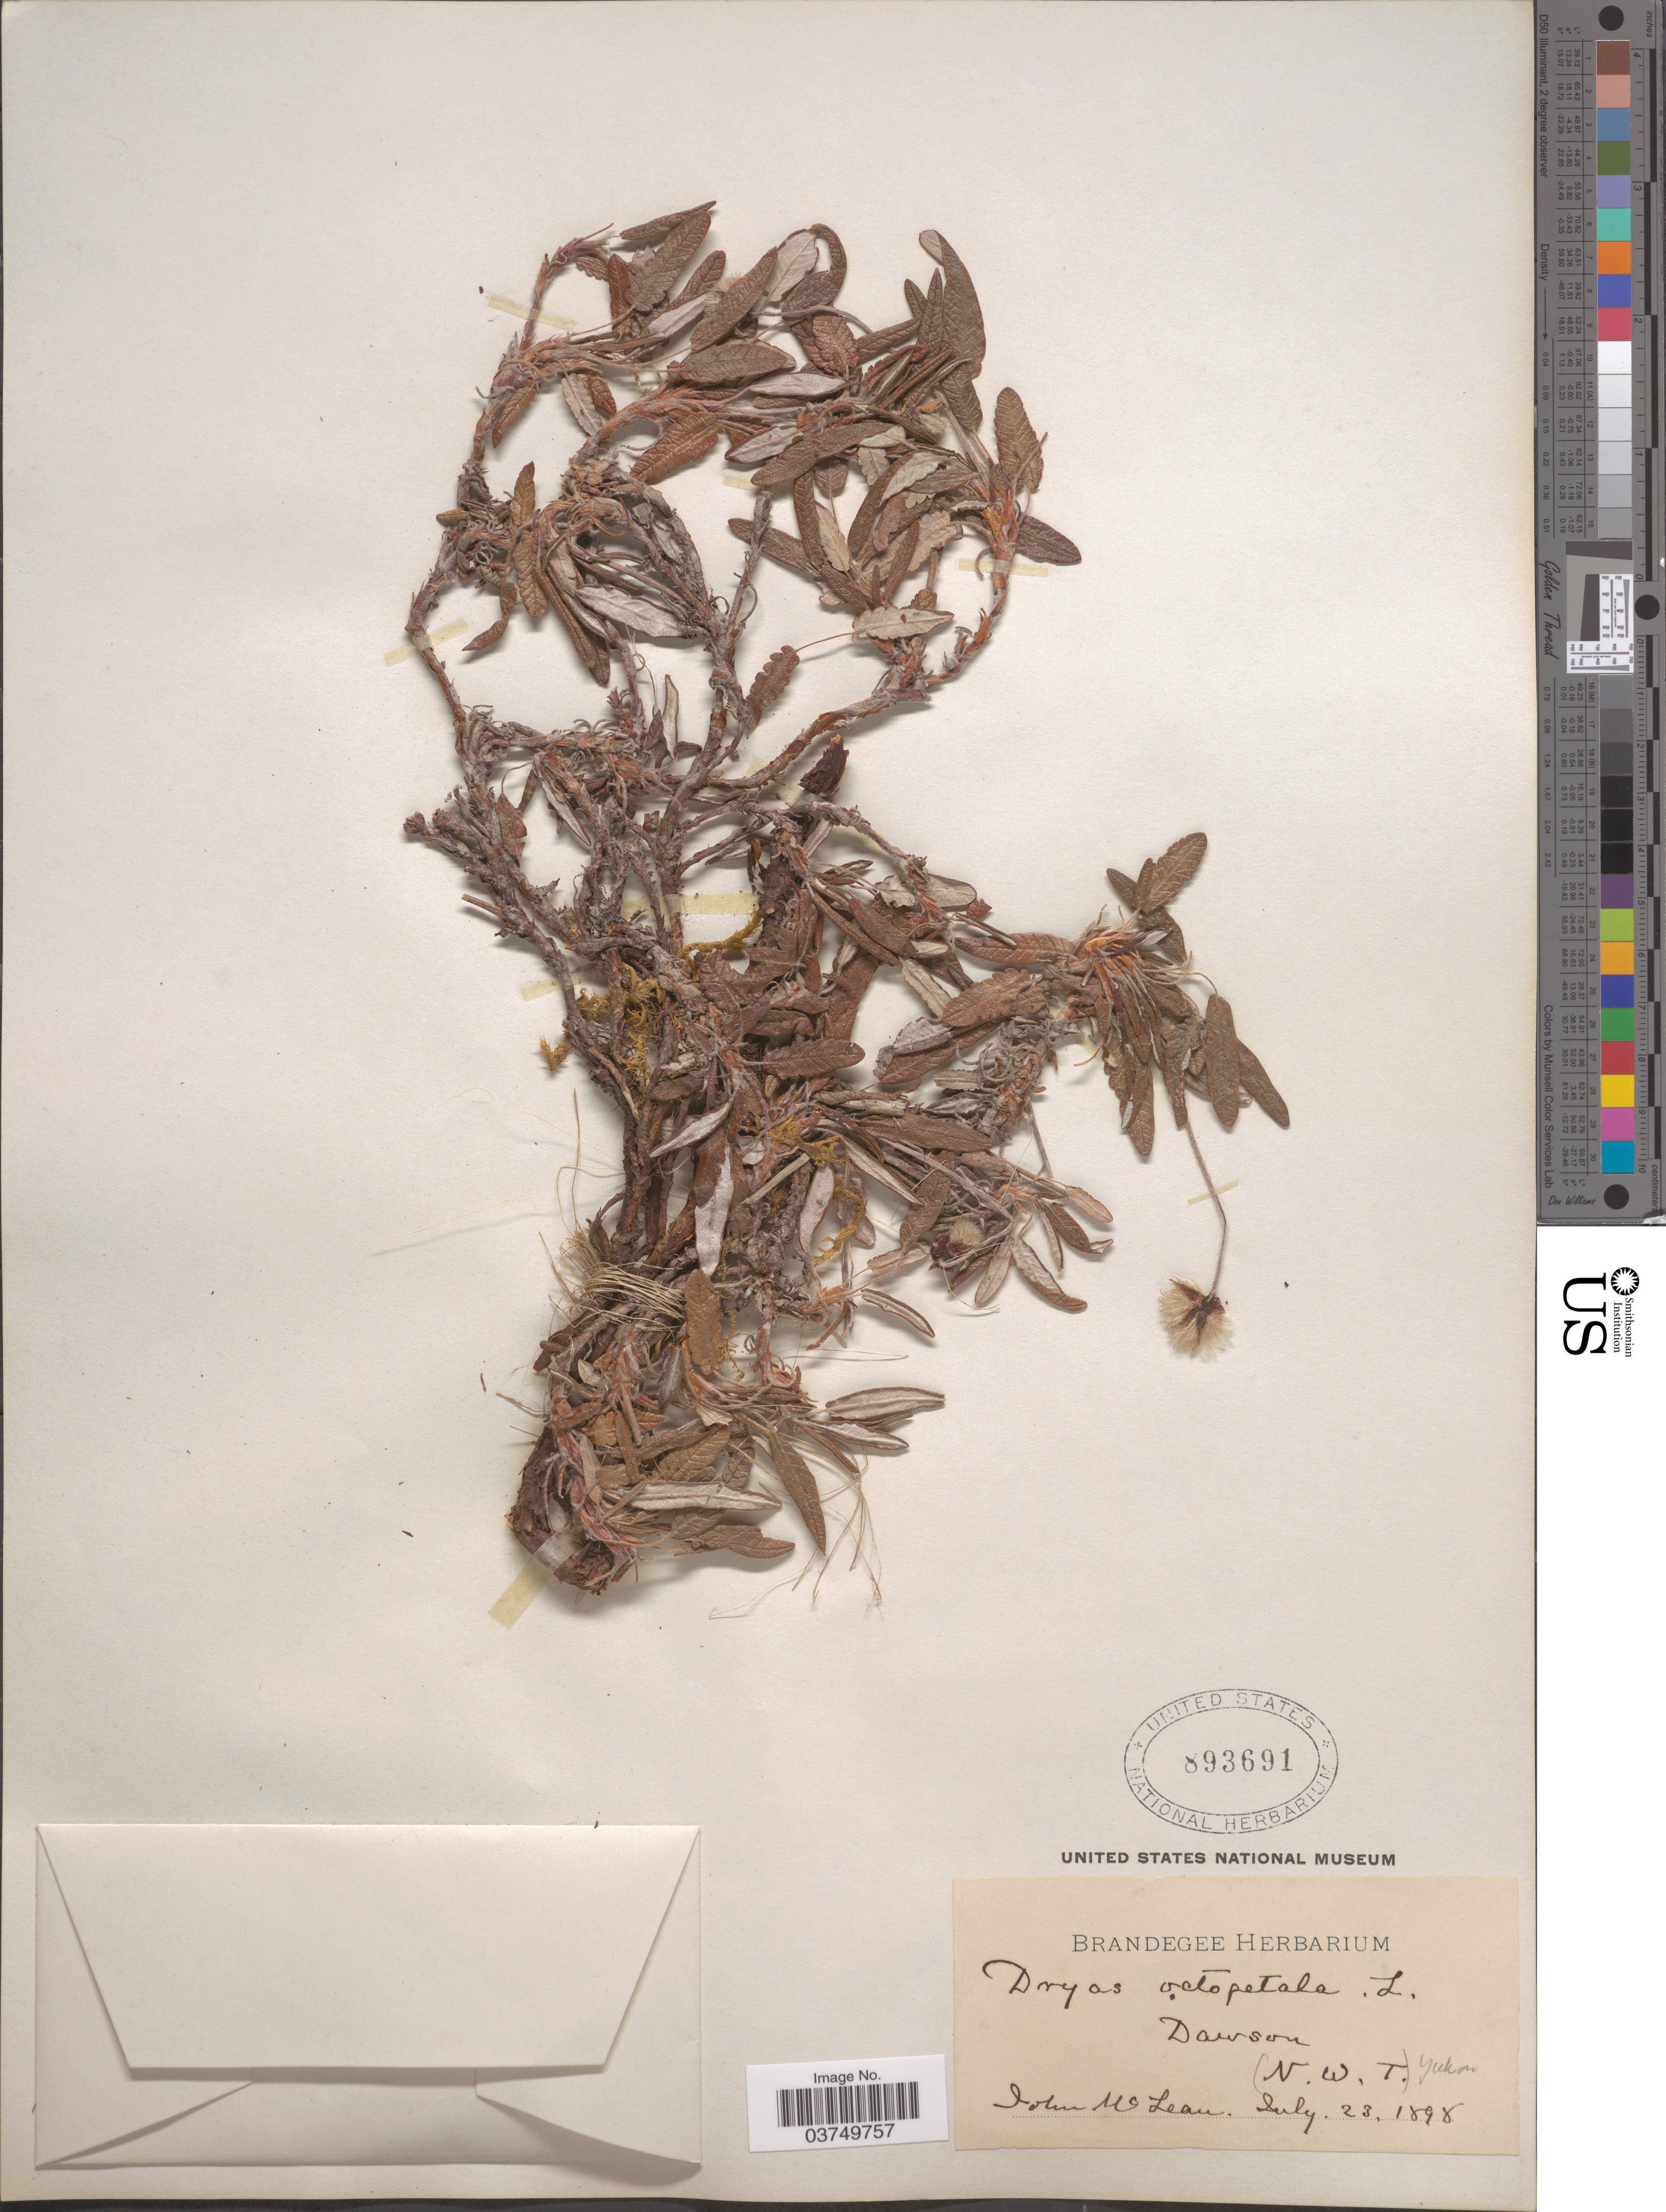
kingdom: Plantae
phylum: Tracheophyta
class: Magnoliopsida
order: Rosales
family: Rosaceae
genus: Dryas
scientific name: Dryas octopetala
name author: L.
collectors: J. McLean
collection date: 1898-07-23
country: Canada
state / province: Yukon Territory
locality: Dawson (N.W.T.) Yukon.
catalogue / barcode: US 893691